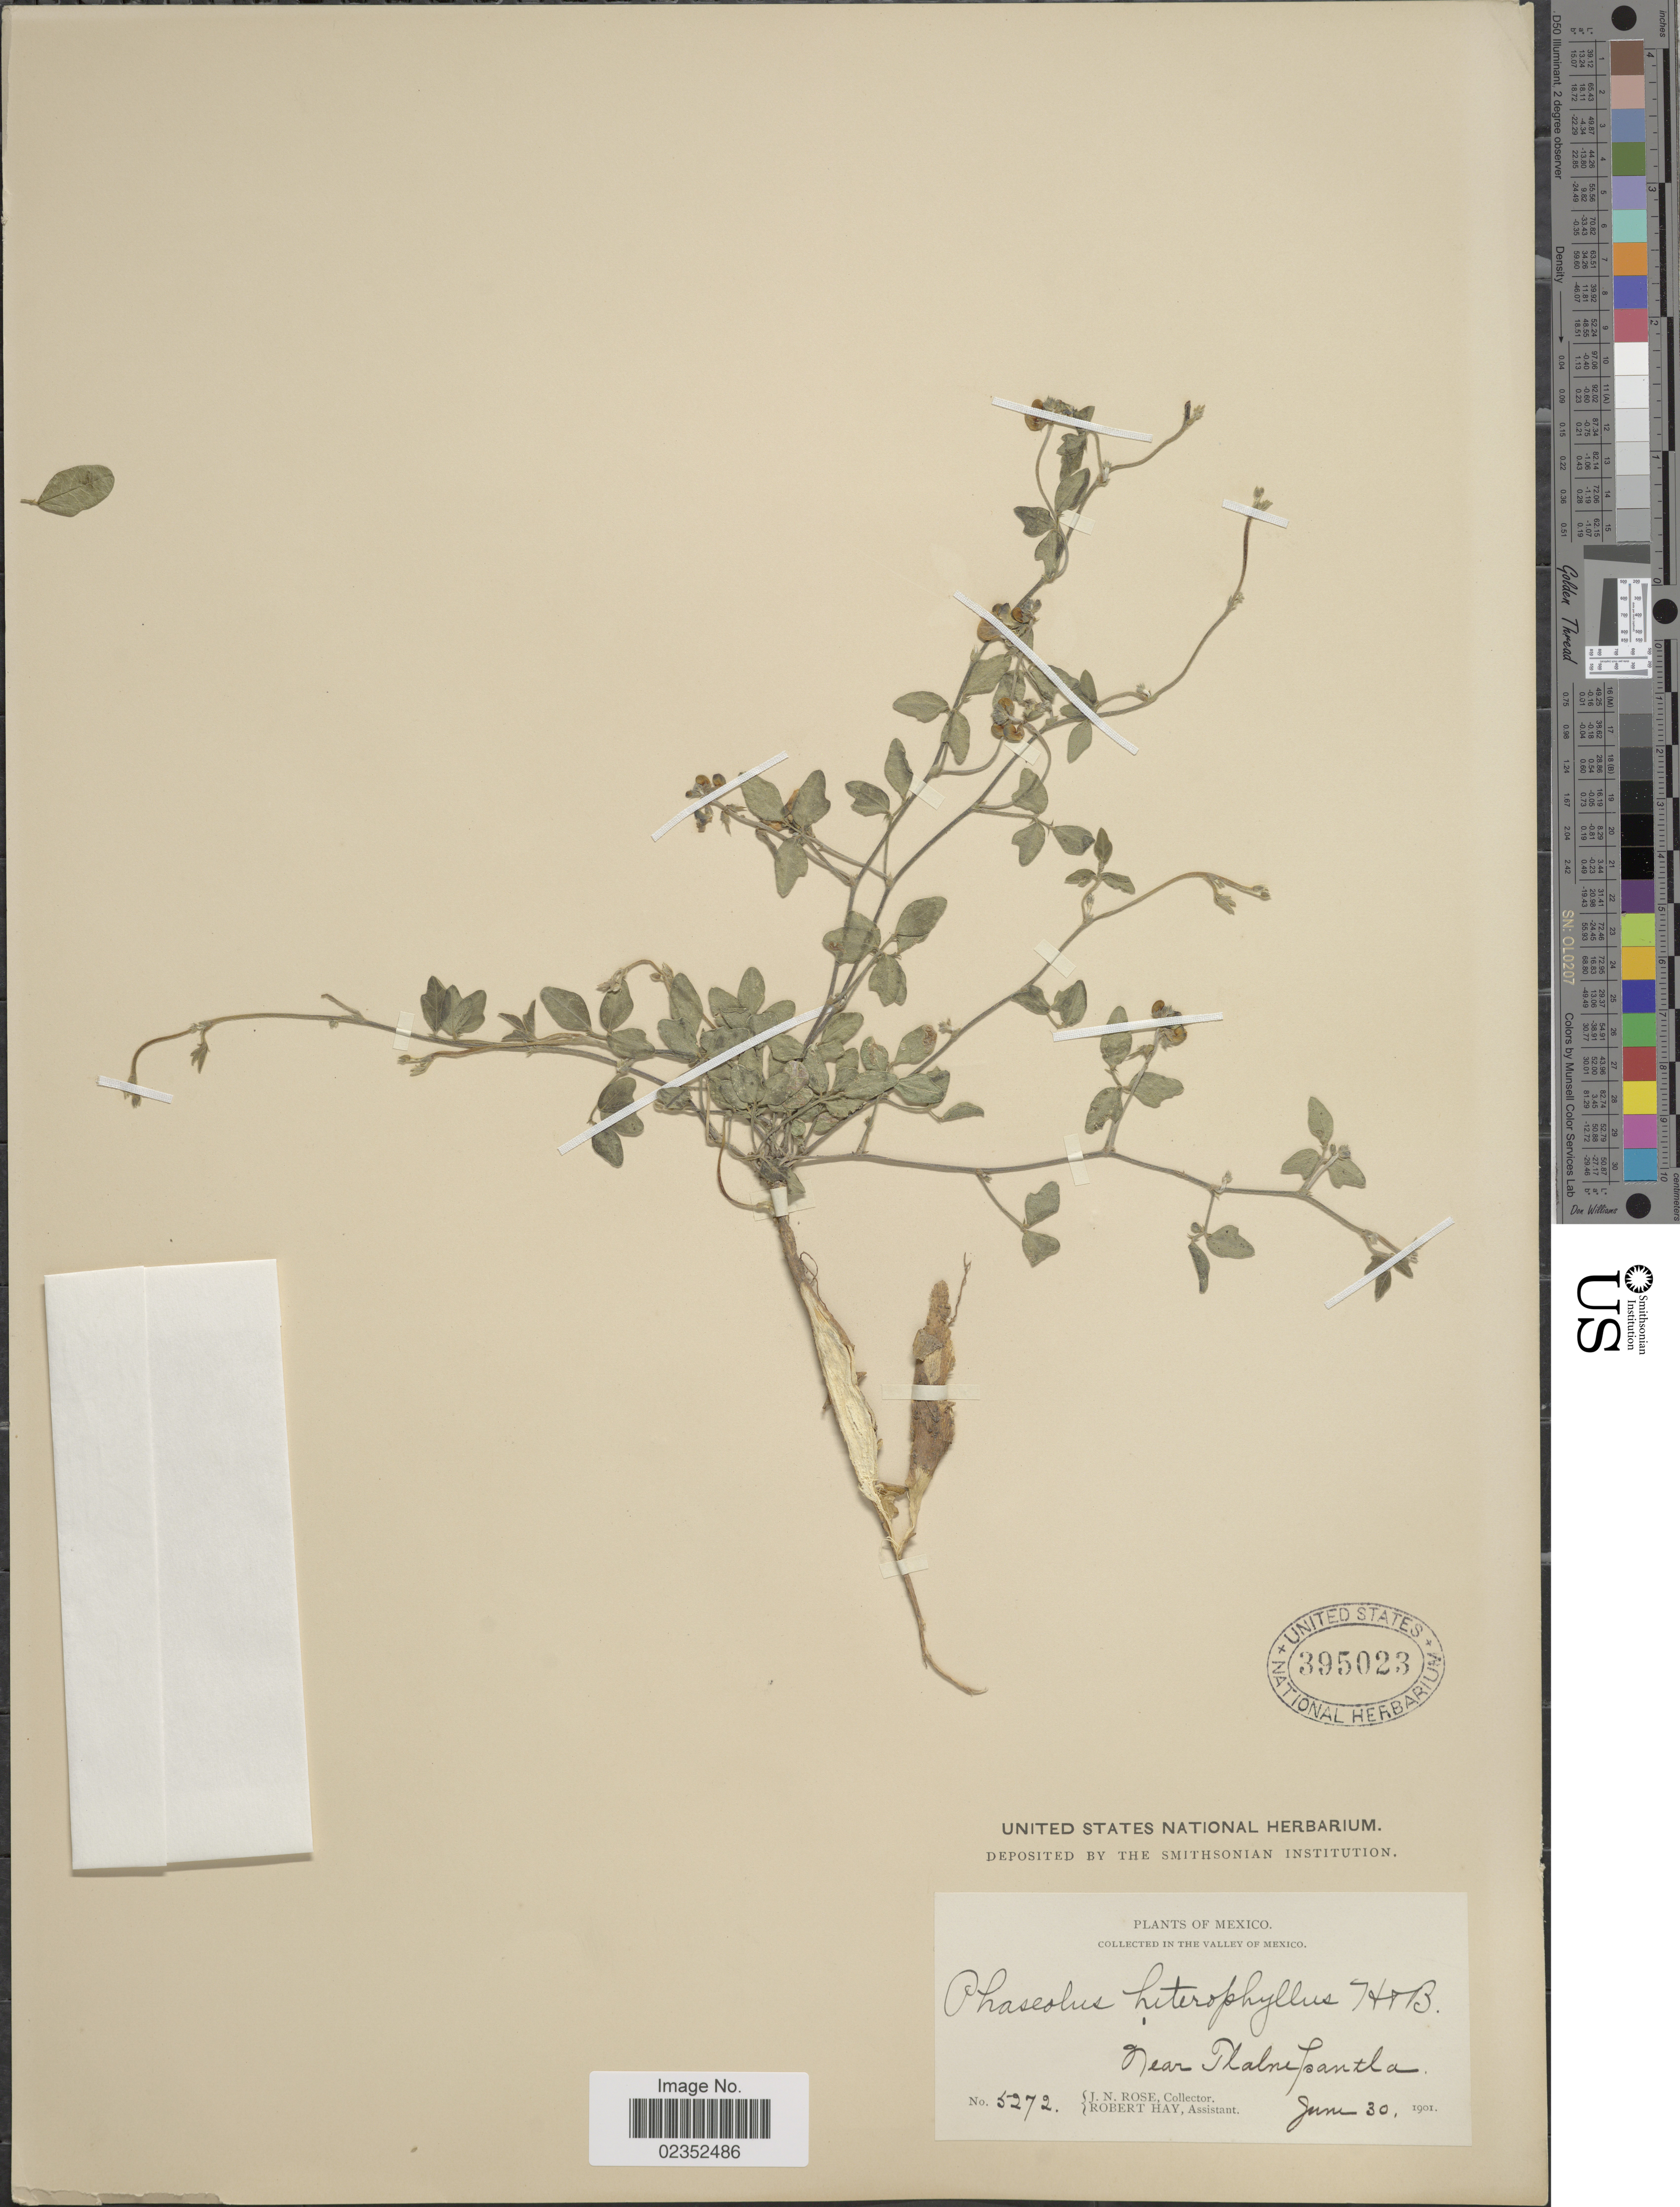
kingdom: Plantae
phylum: Tracheophyta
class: Magnoliopsida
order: Fabales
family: Fabaceae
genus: Macroptilium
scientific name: Macroptilium gibbosifolium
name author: (Ortega) A. Delgado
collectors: J. N. Rose & R. Hay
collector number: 5272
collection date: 1901-06-30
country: Mexico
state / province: México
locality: Valley of Mexico. Near Tlalnepantla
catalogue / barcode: US 395023